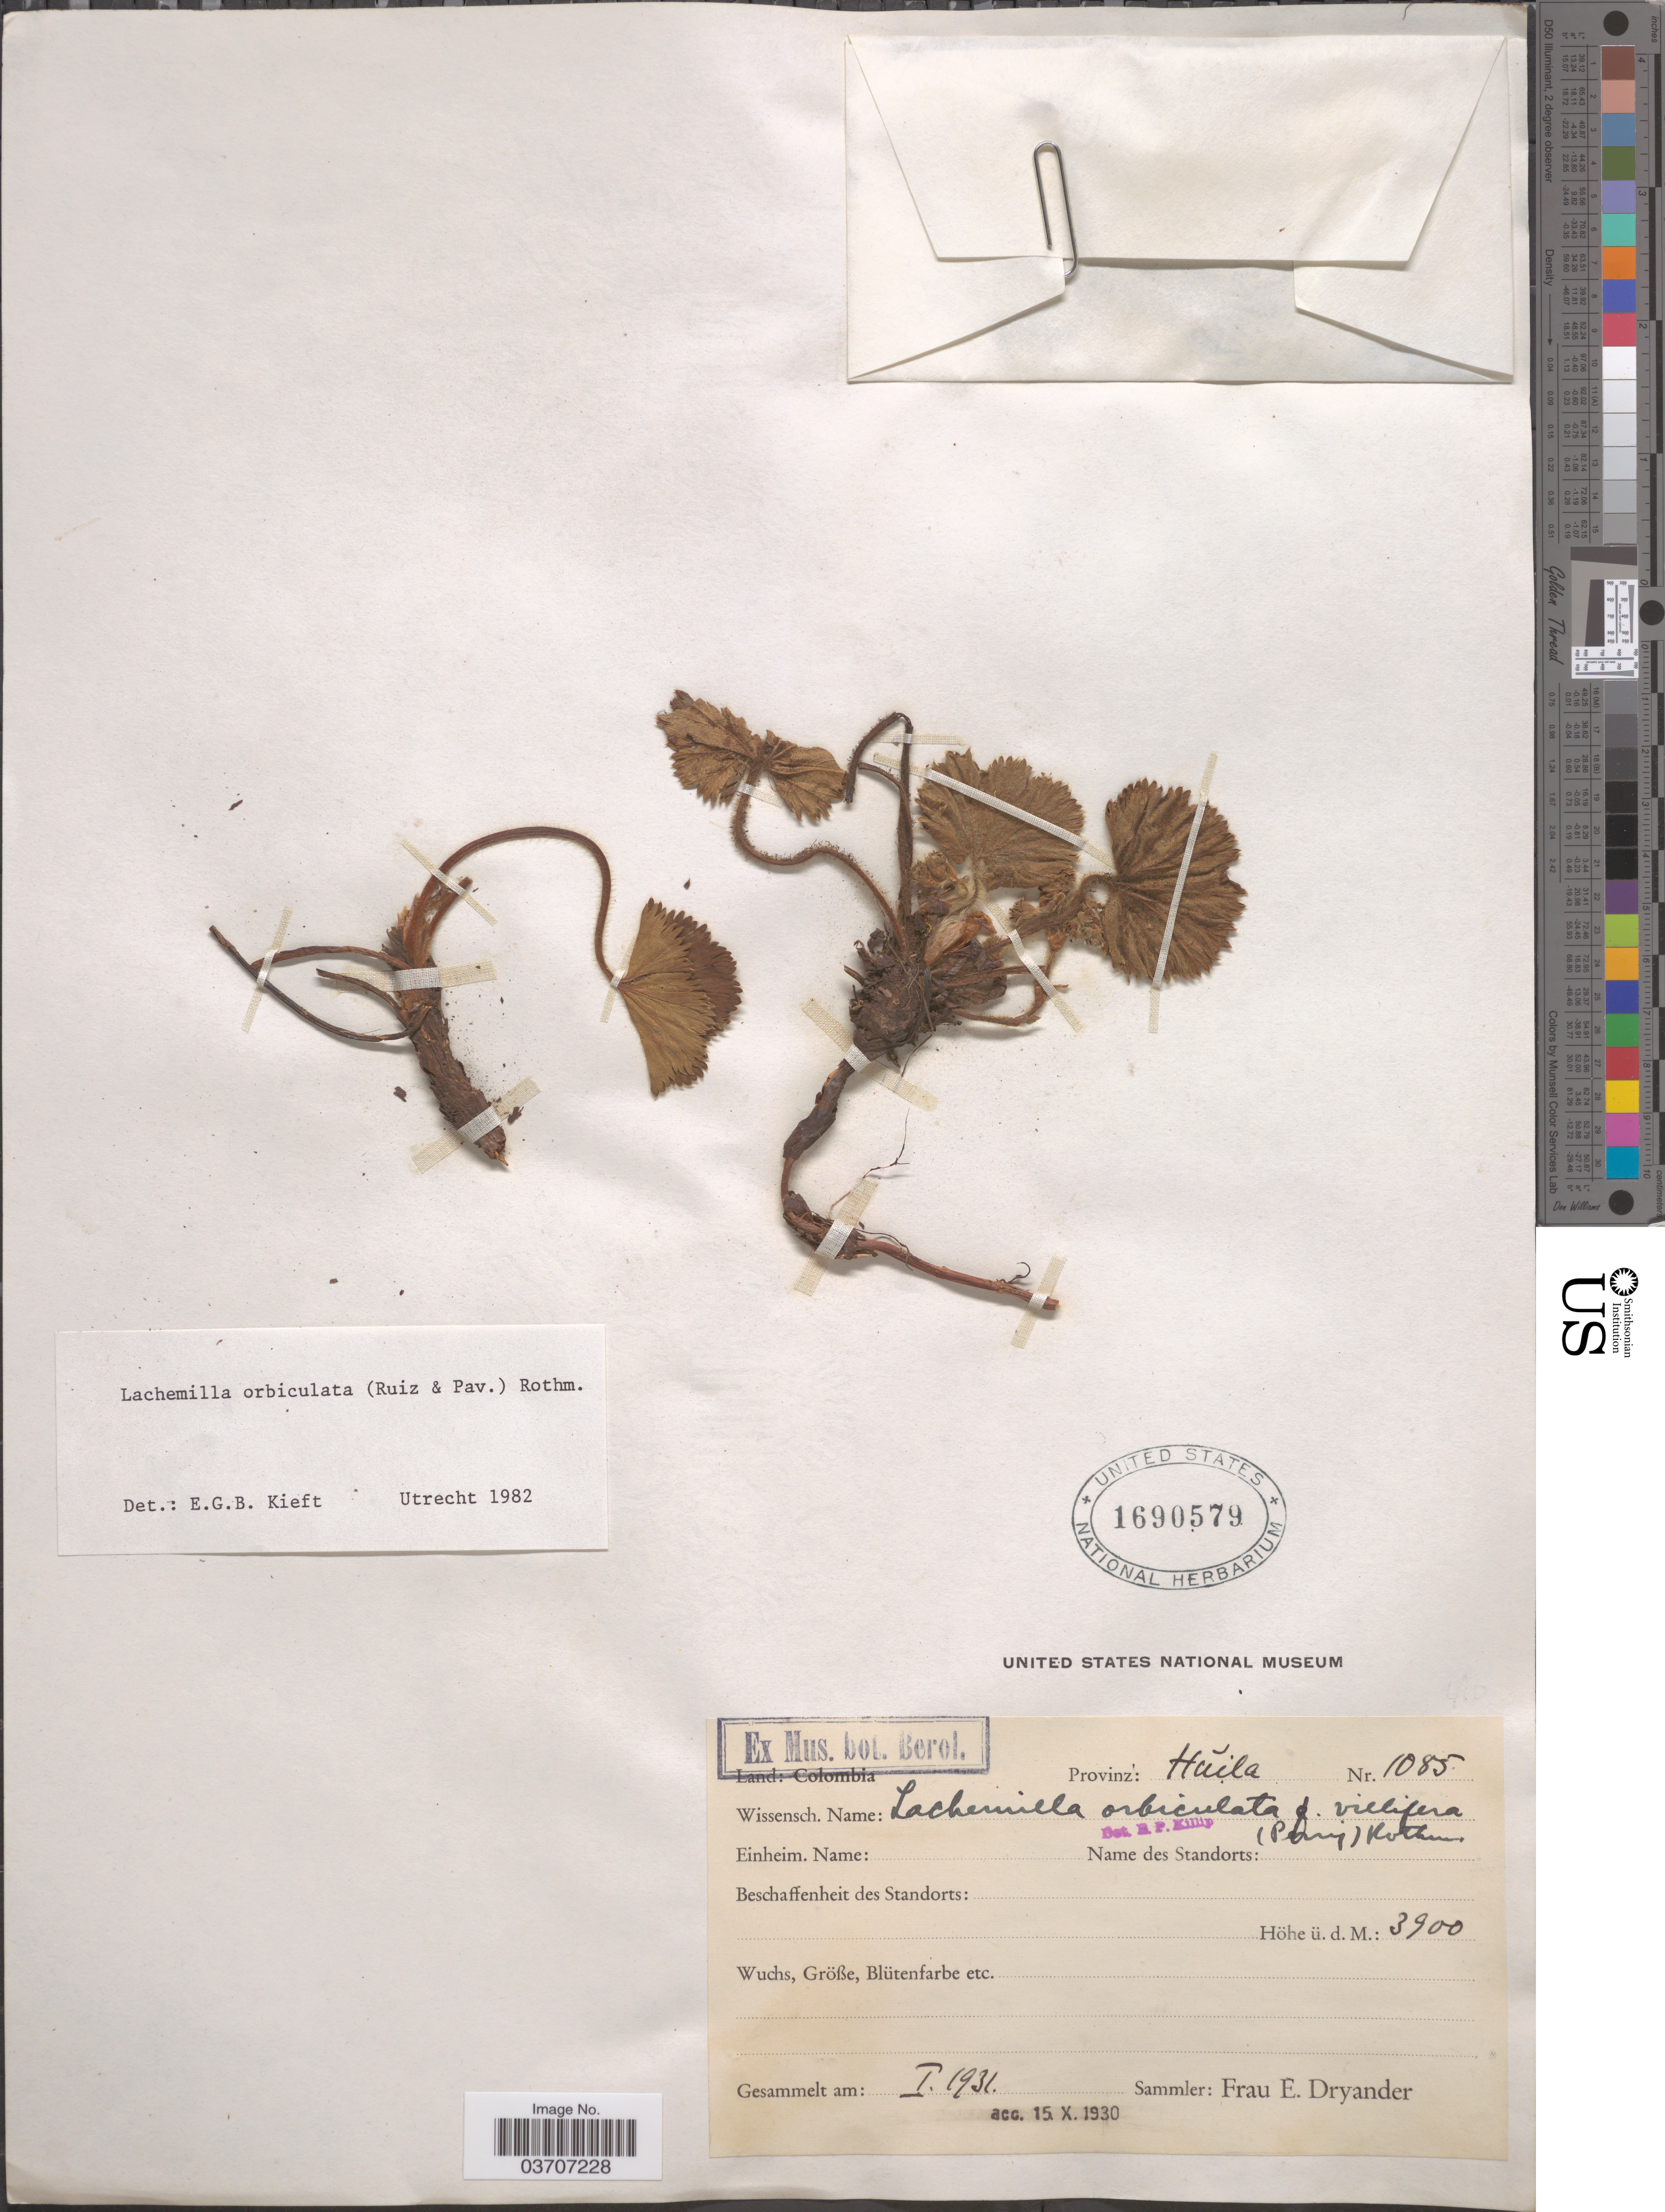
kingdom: Plantae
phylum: Tracheophyta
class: Magnoliopsida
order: Rosales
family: Rosaceae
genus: Lachemilla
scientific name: Lachemilla orbiculata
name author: (Ruiz & Pav.) Rydb.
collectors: F. Dryander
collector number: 1085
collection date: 1931-01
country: Colombia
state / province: Huila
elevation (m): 3900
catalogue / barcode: US 1690579